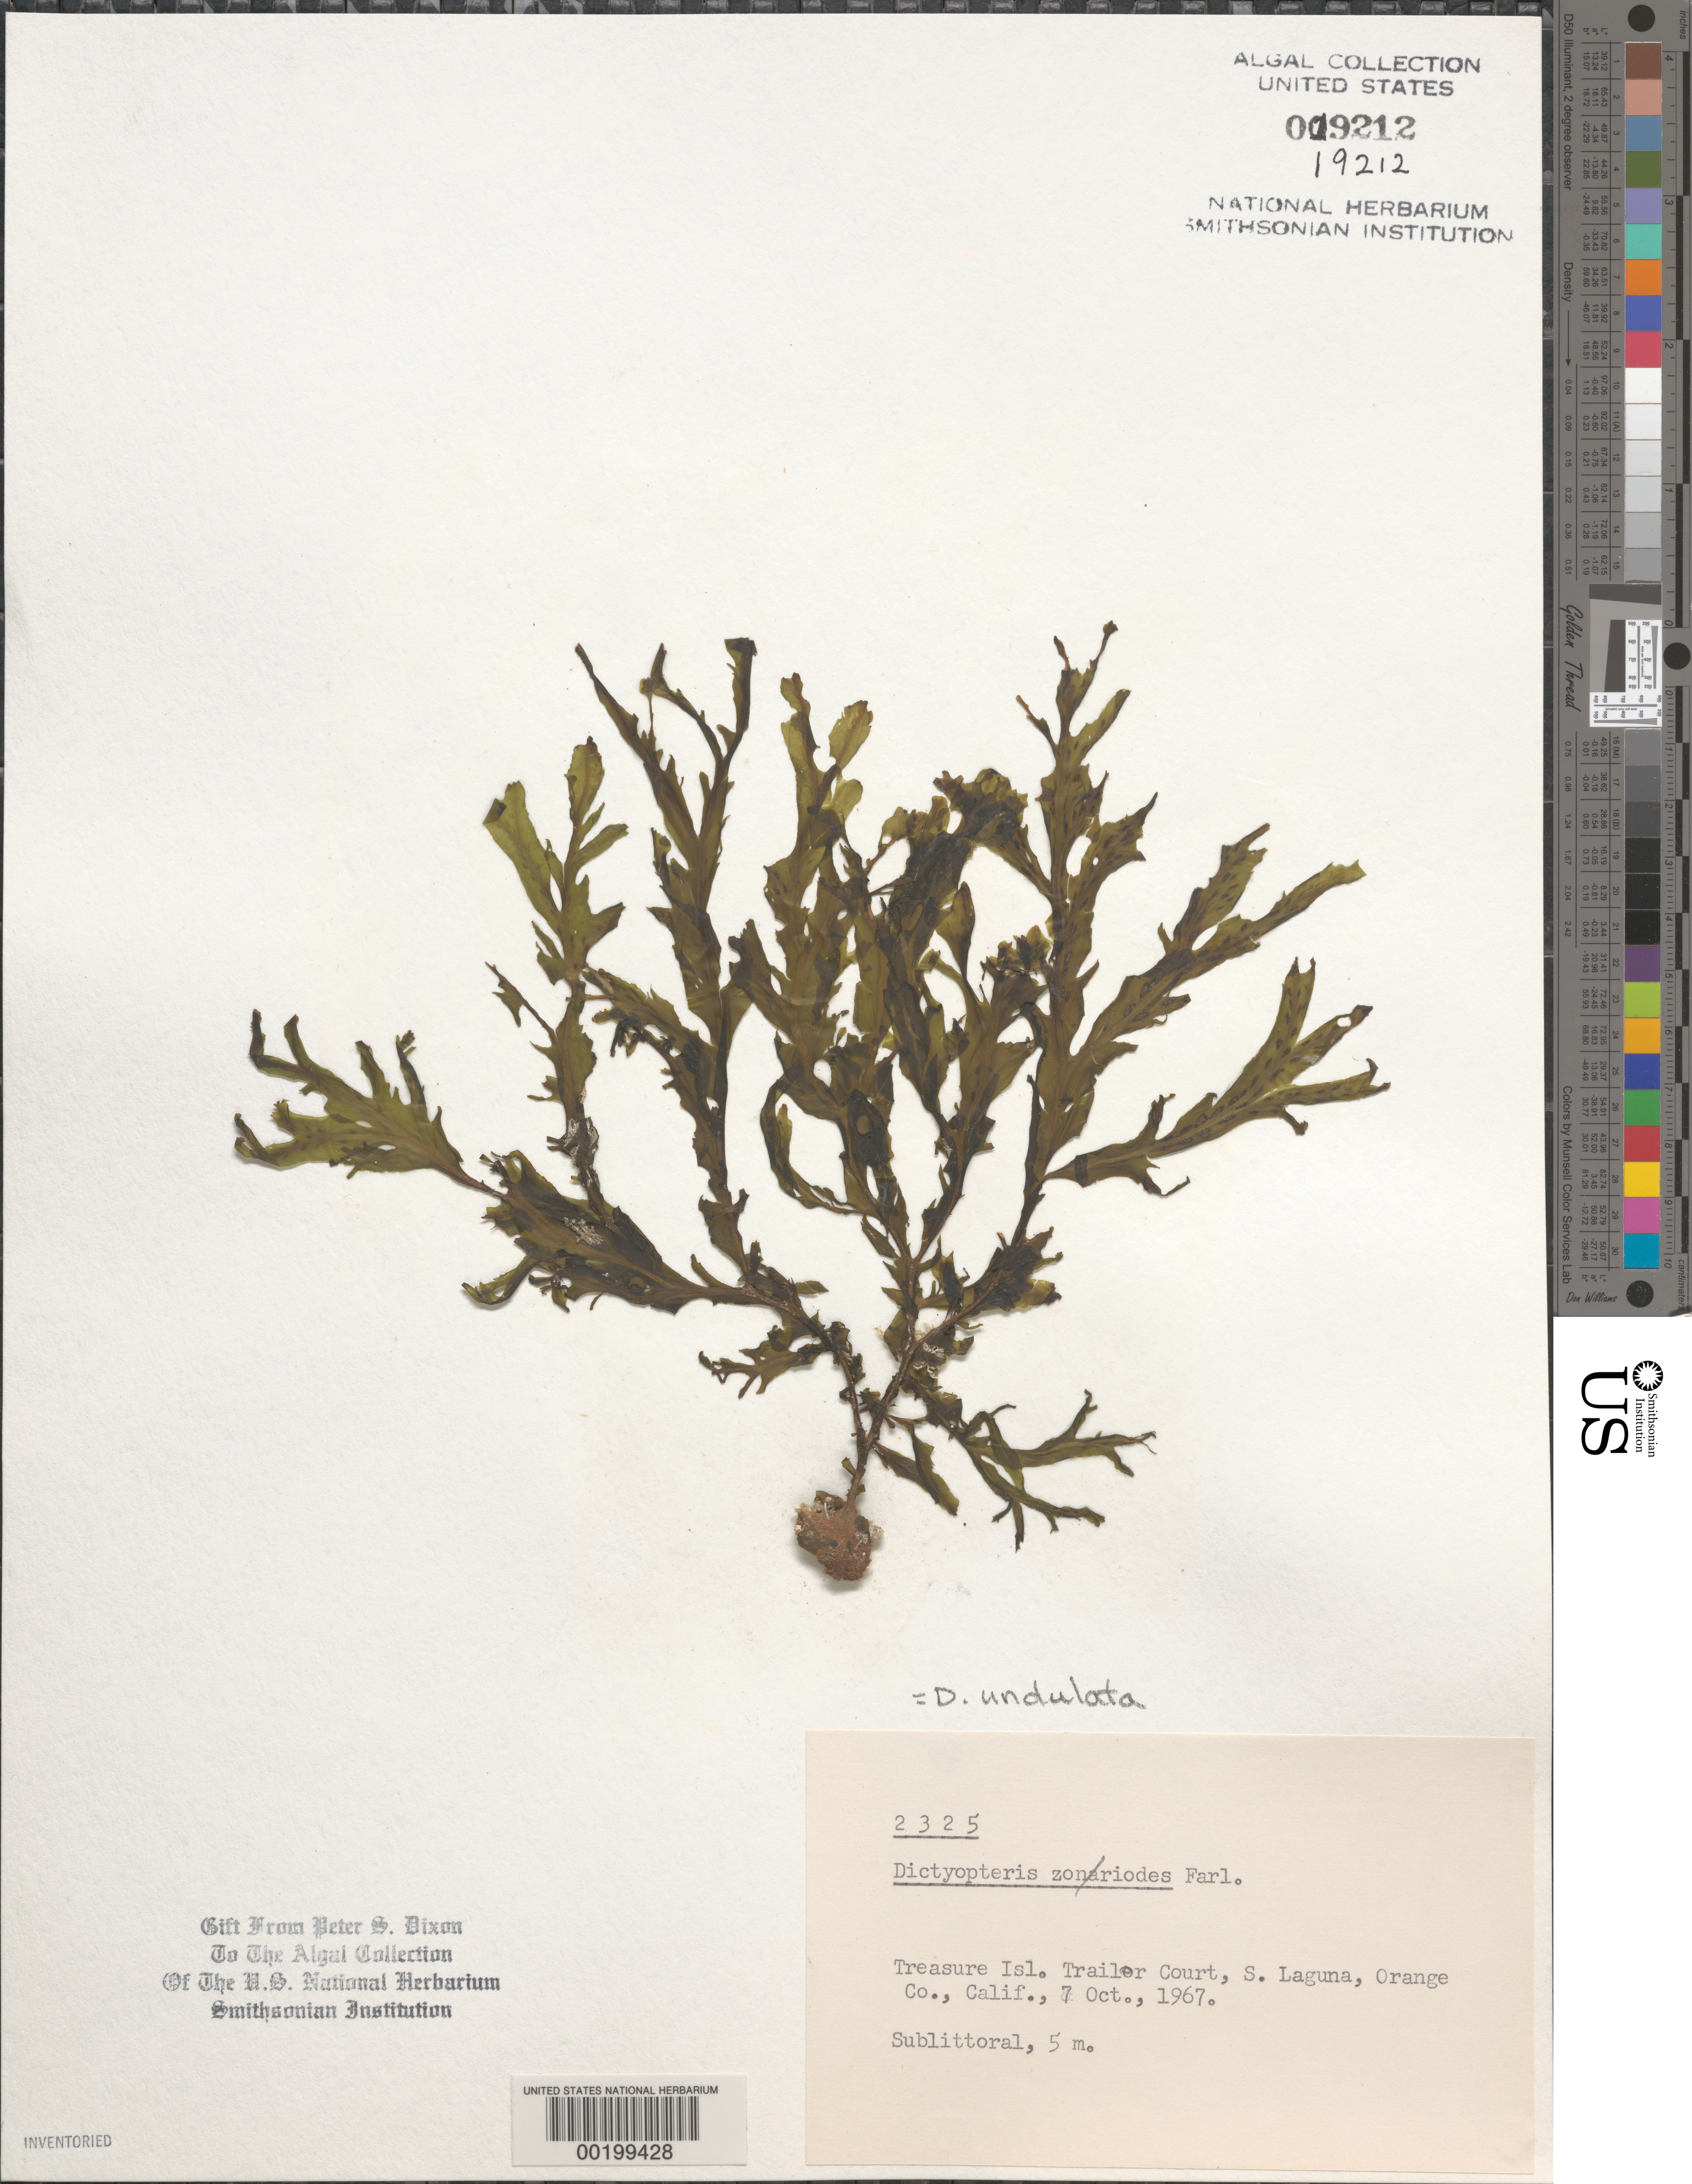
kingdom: Chromista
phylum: Ochrophyta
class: Phaeophyceae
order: Dictyotales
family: Dictyotaceae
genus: Dictyopteris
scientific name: Dictyopteris undulata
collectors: P. S. Dixon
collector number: PSD 2325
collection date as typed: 07 Oct 1967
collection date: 1967-10-07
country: United States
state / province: California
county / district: Orange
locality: South Laguna, Treasure Island Trailer Court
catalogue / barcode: US 19212